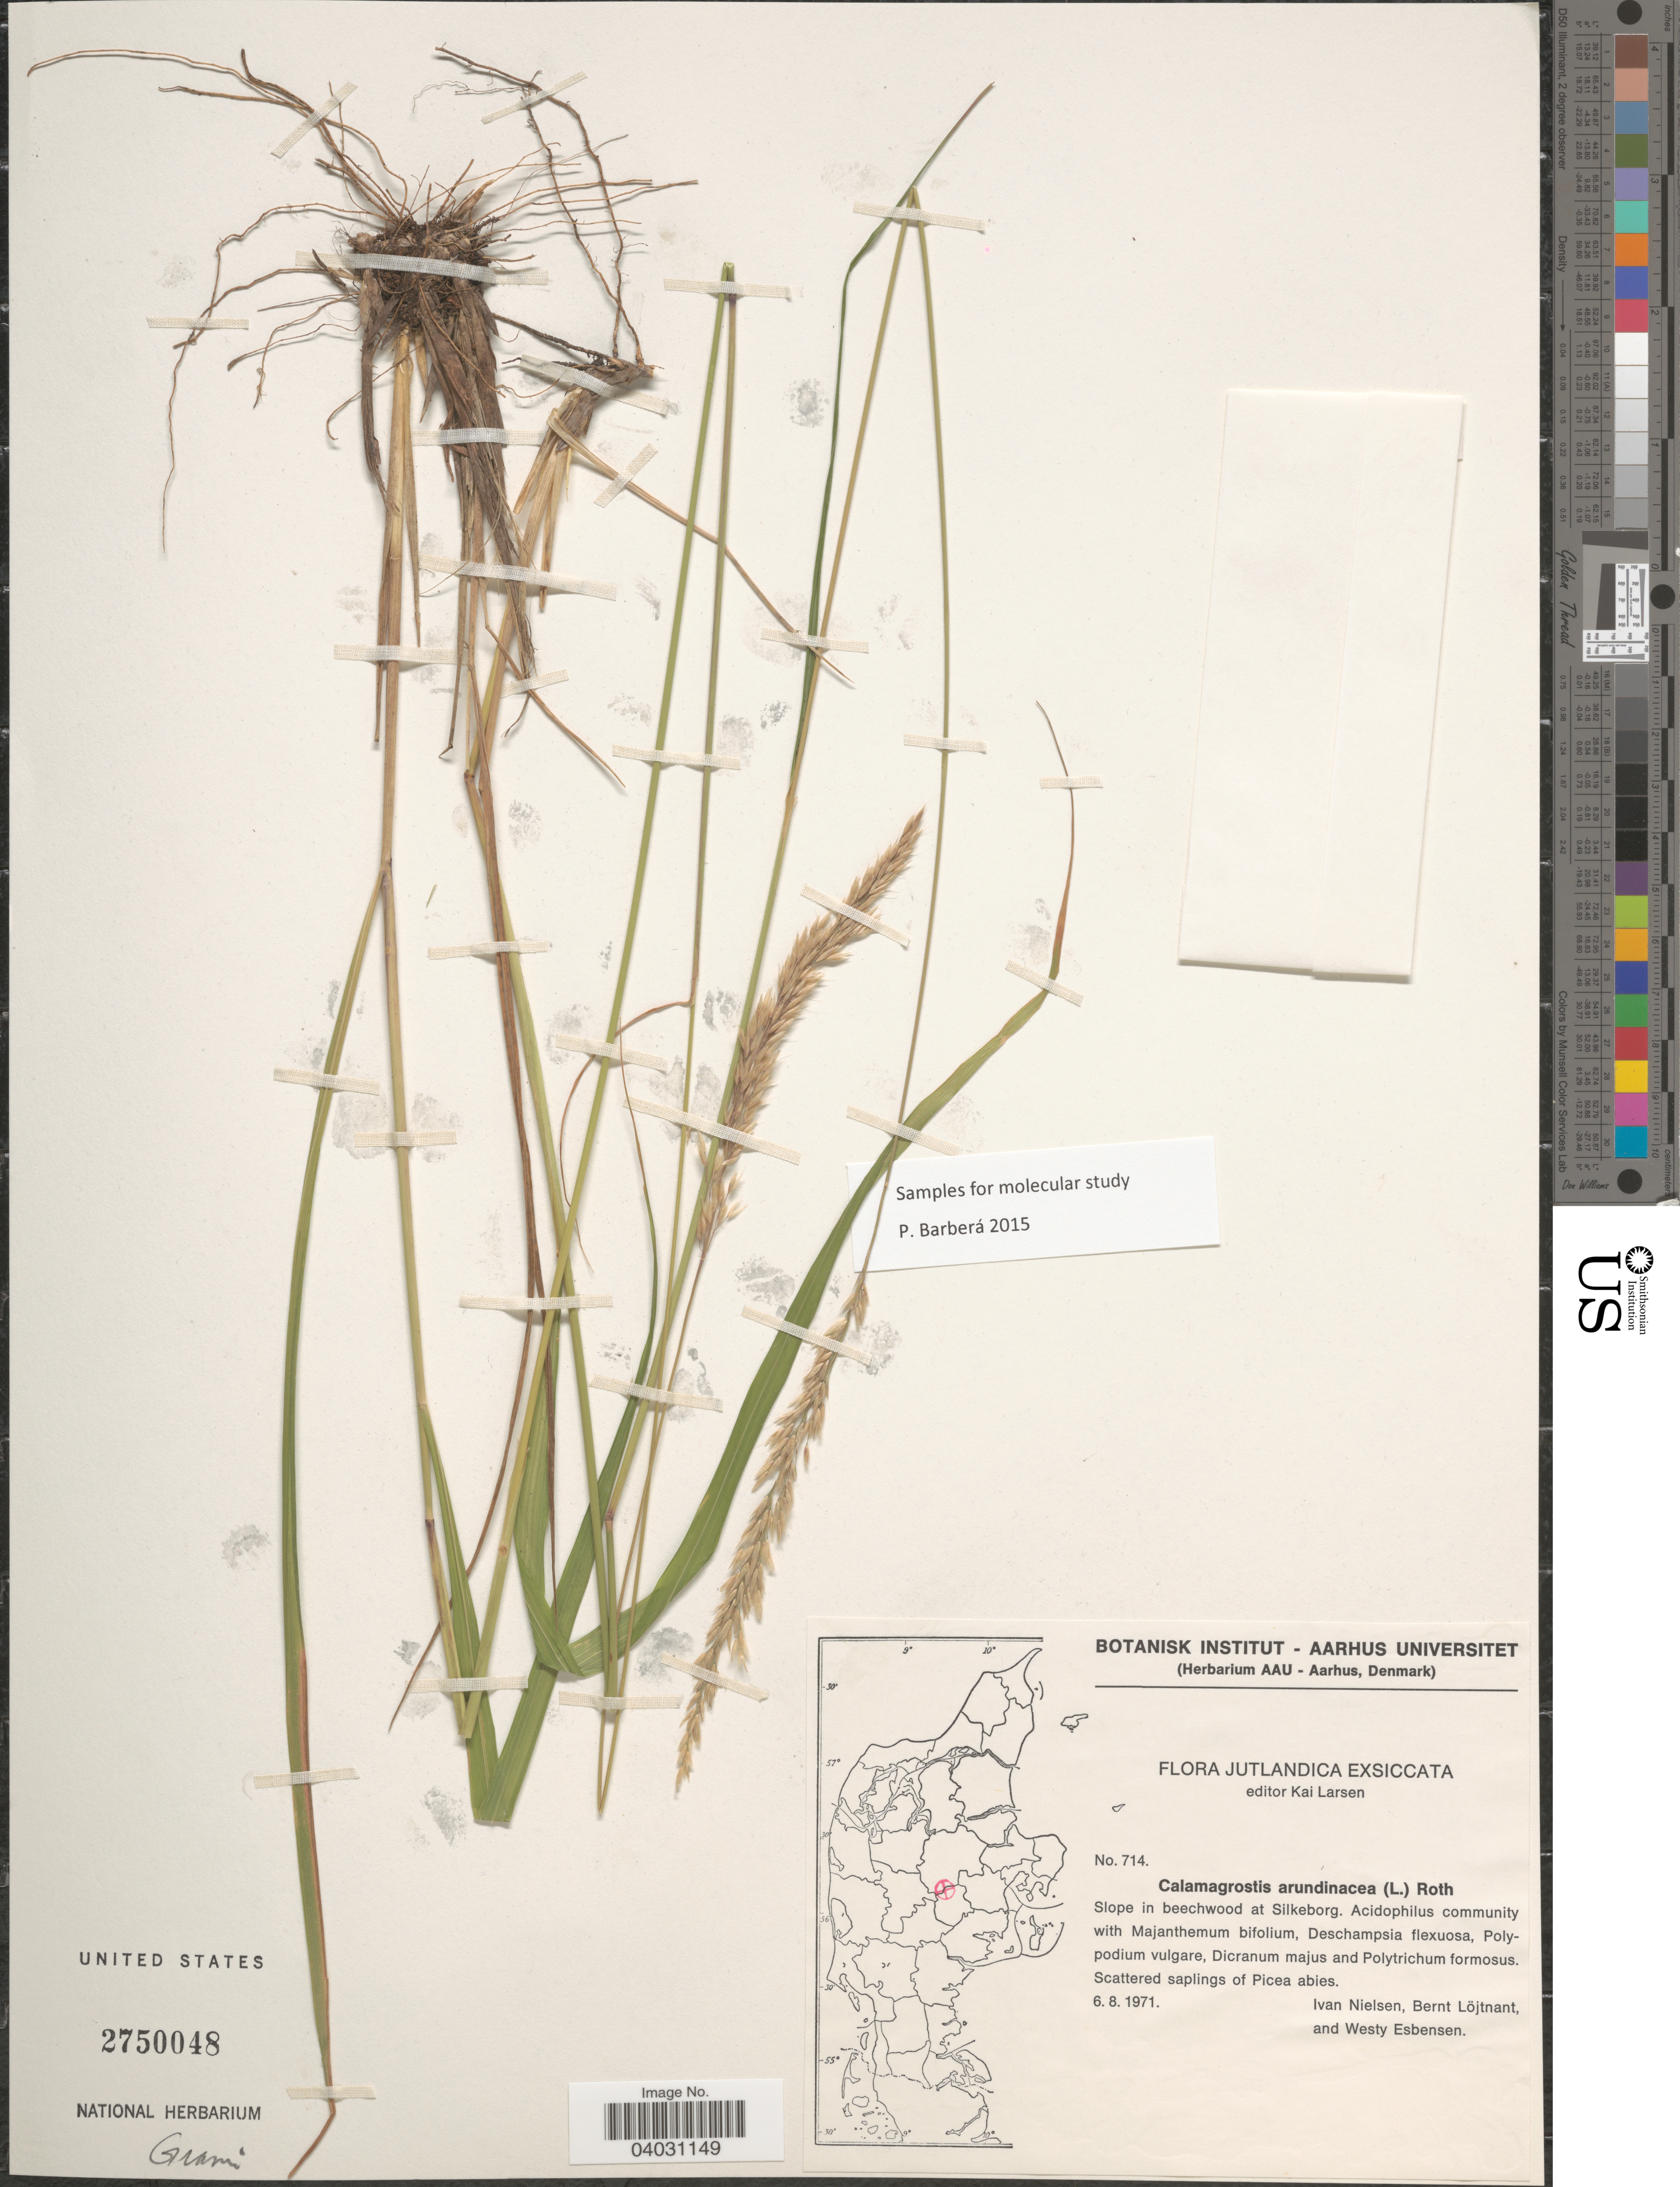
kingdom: Plantae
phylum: Tracheophyta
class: Liliopsida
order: Poales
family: Poaceae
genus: Calamagrostis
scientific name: Calamagrostis arundinacea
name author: (L.) Roth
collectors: I. C. Nielsen, B. Löjtnant & W. Esbensen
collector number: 714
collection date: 1971-08-06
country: Denmark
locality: Jutlandica. Slope in beechwood at Silkeborg.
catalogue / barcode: US 2750048